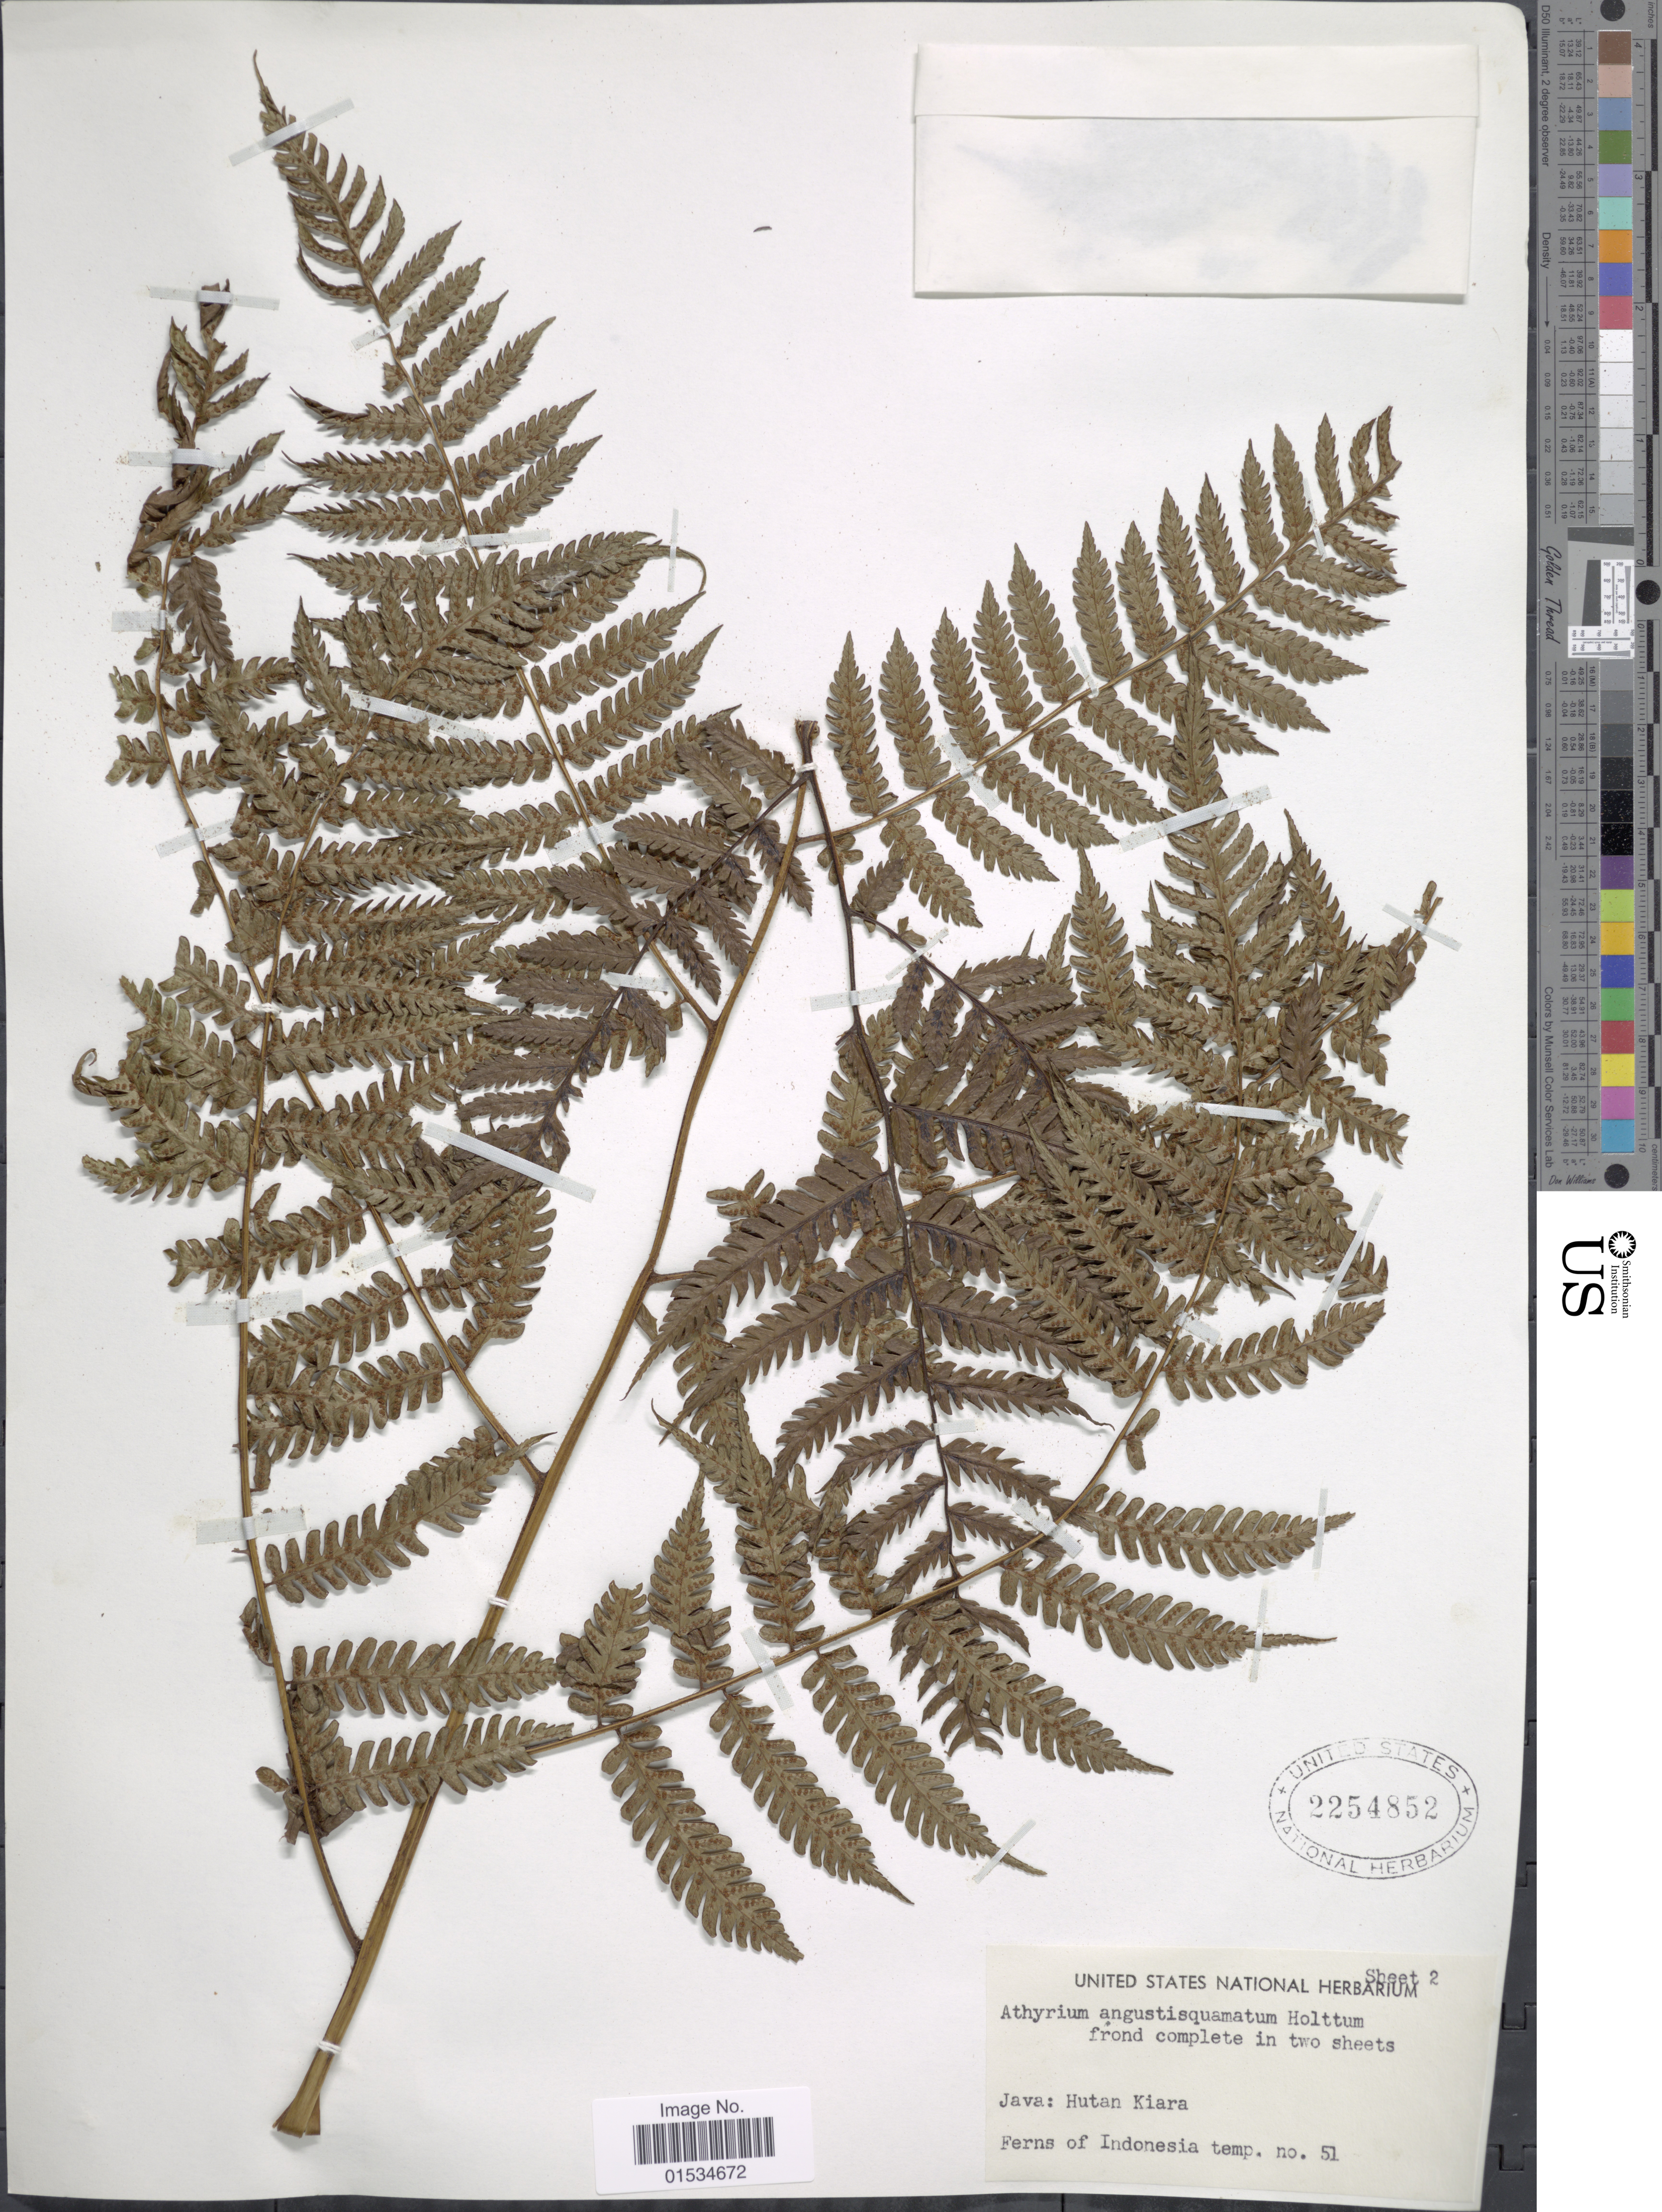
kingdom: Plantae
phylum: Tracheophyta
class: Polypodiopsida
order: Polypodiales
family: Athyriaceae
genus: Diplazium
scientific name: Diplazium angustisquamatum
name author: (Holttum) Parris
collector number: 51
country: Indonesia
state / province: Java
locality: Hutan Kiara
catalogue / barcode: US 2254852